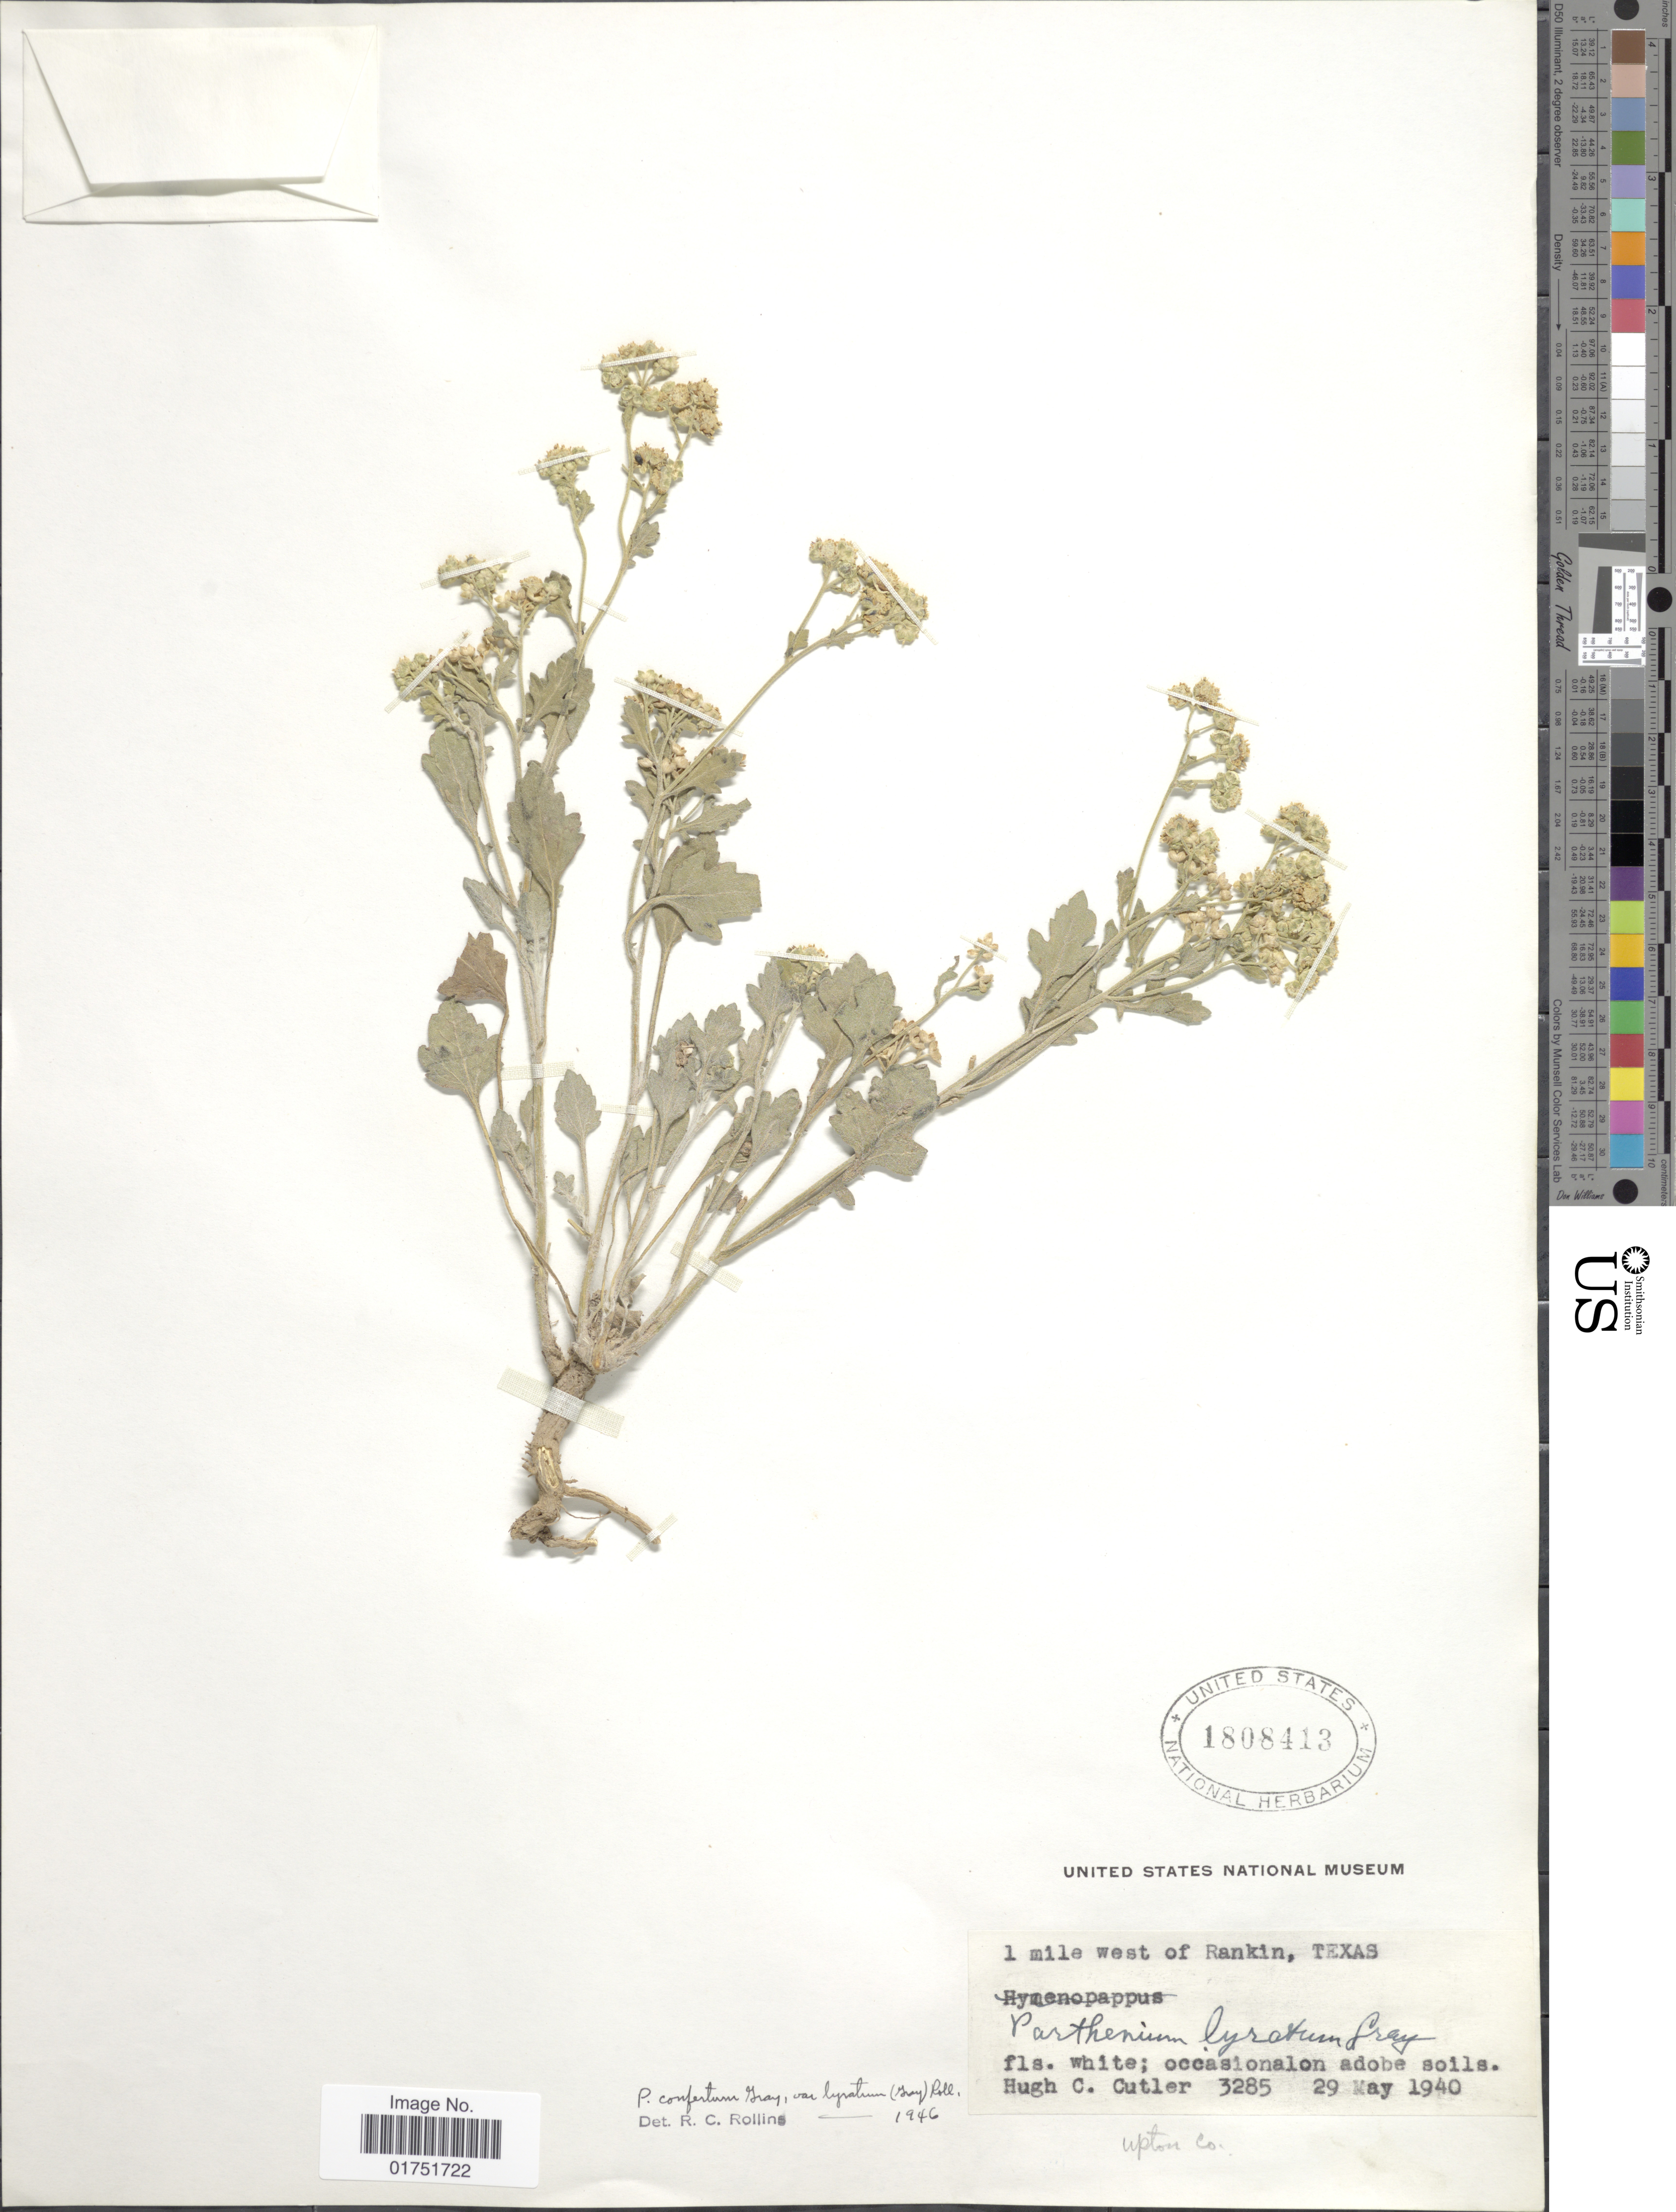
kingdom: Plantae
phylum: Tracheophyta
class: Magnoliopsida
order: Asterales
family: Asteraceae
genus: Parthenium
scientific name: Parthenium confertum var. lyratum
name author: (A. Gray) Rollins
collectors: H. C. Cutler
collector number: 3285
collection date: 1940-05-29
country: United States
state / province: Texas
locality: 1 miles west of Rankin, Upton Co.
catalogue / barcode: US 1808413